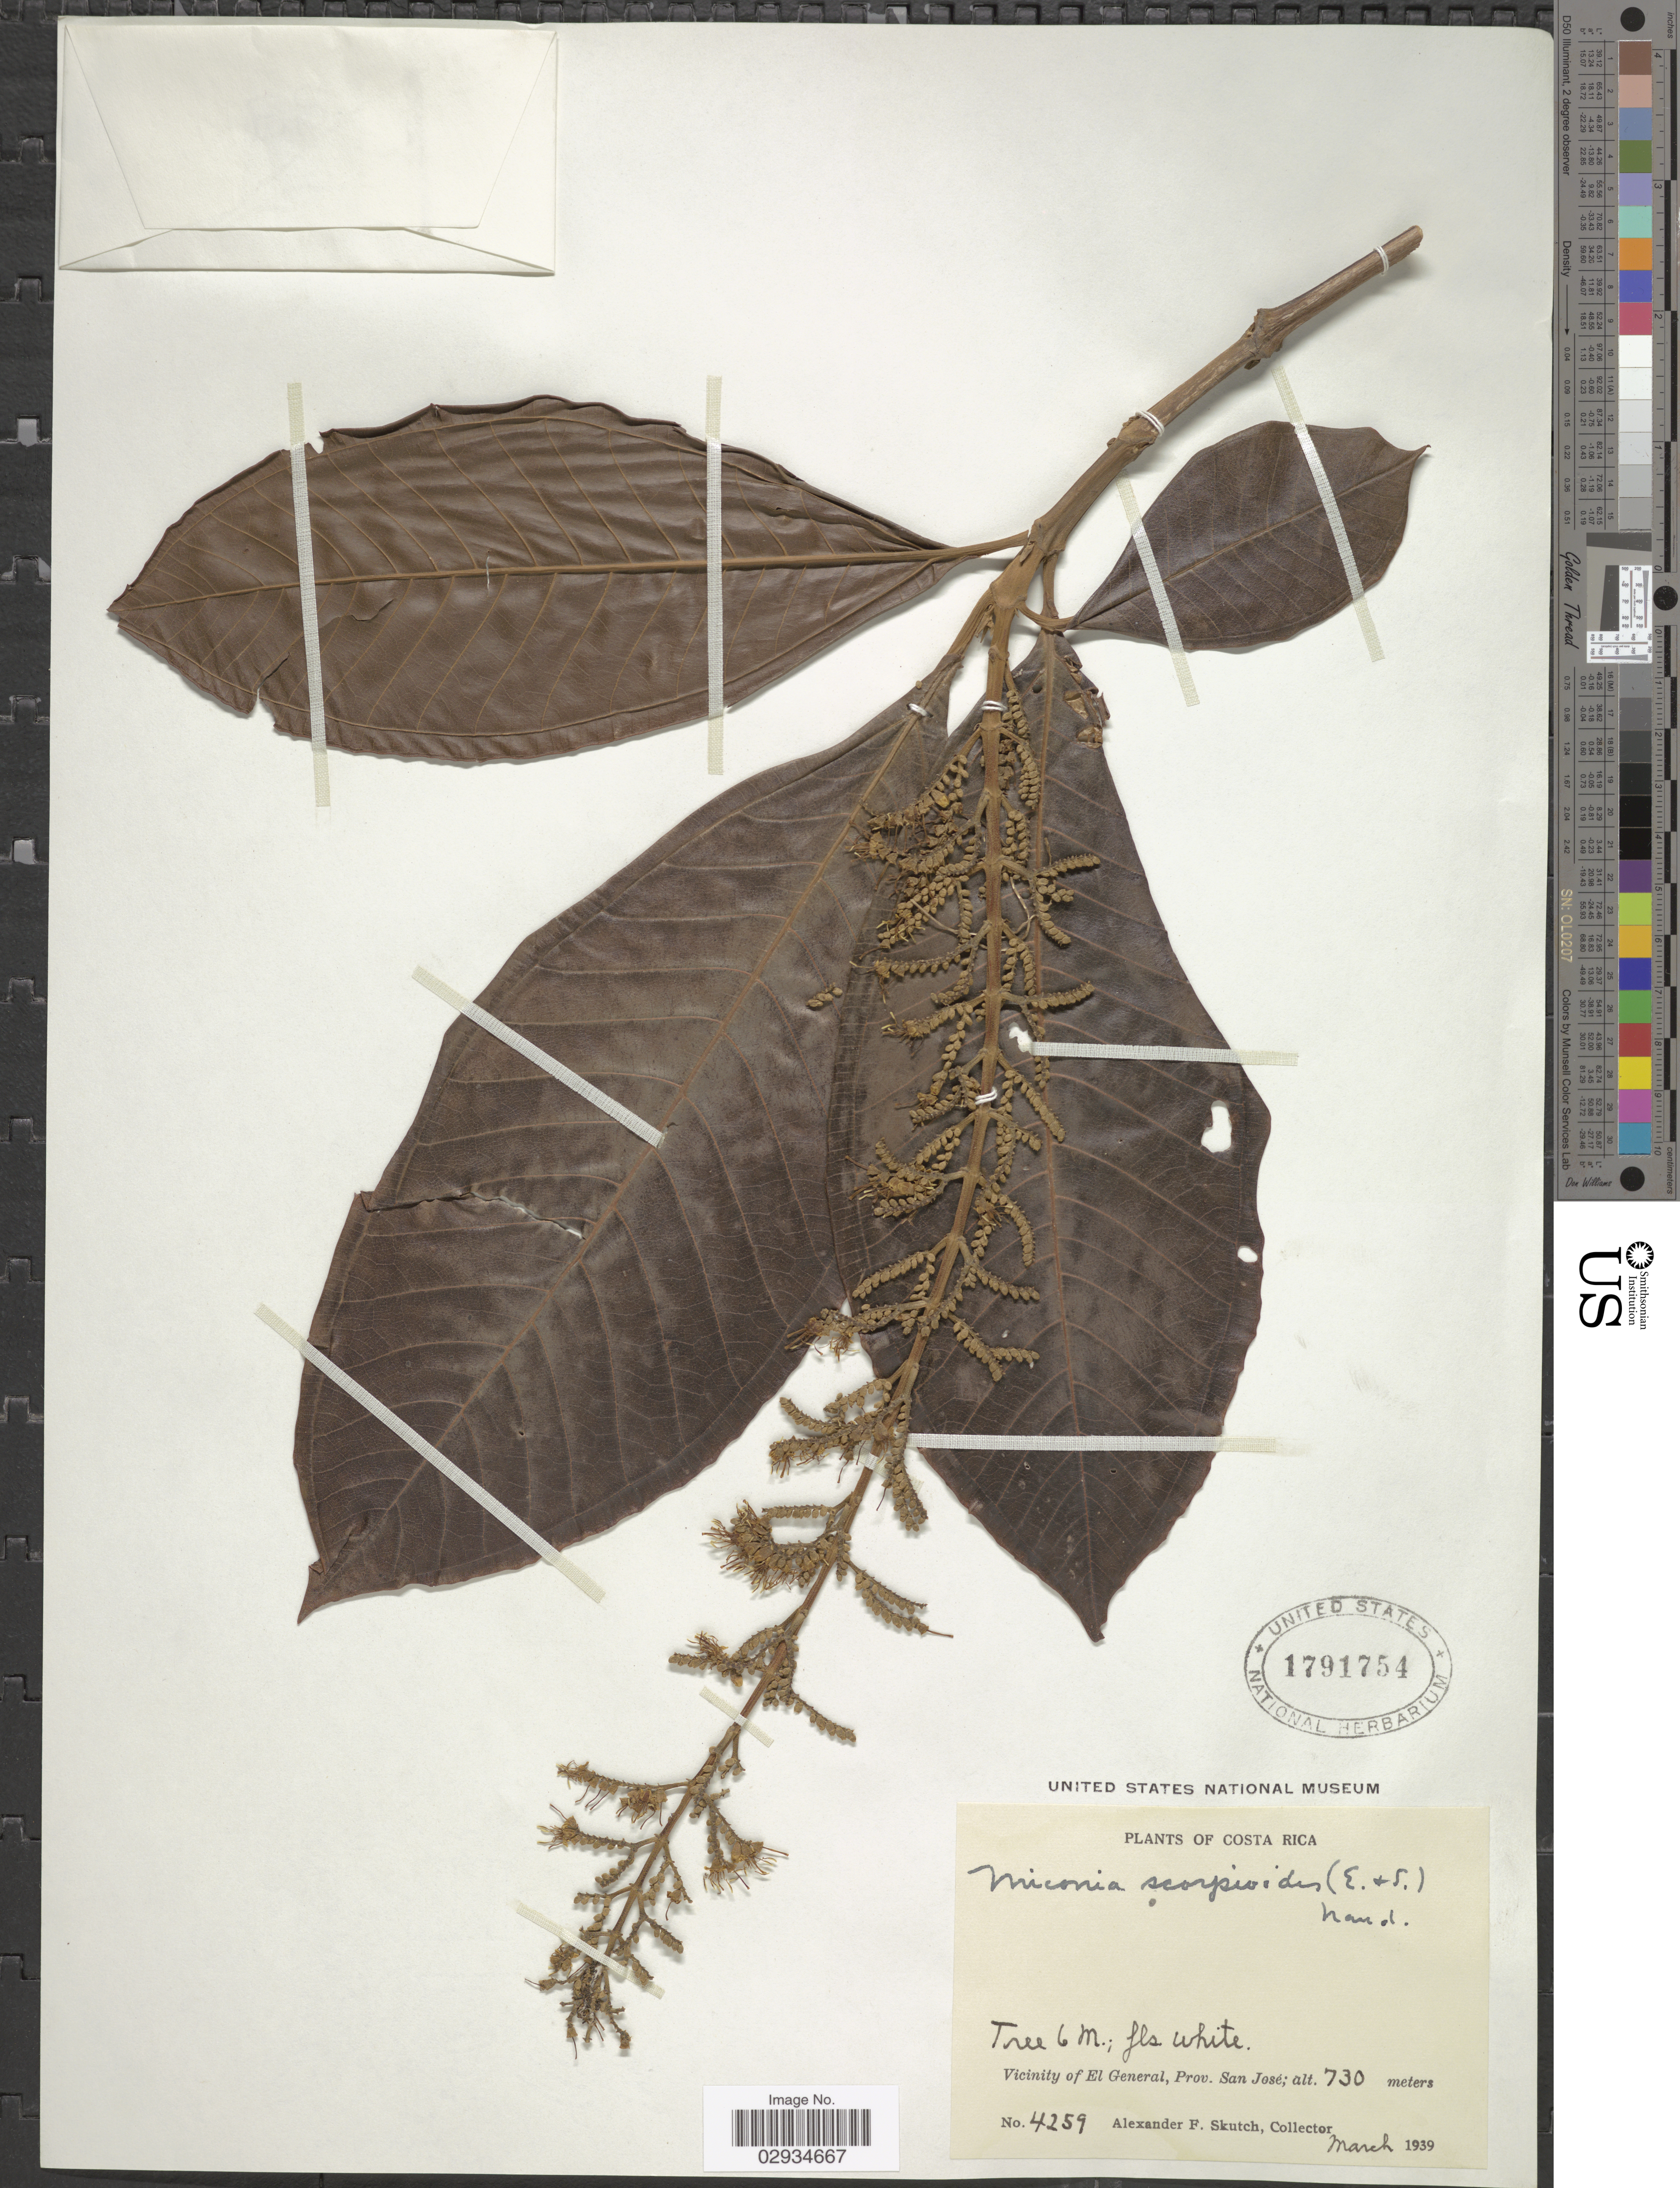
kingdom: Plantae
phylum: Tracheophyta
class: Magnoliopsida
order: Myrtales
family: Melastomataceae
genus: Miconia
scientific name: Miconia trinervia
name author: (Sw.) D. Don ex Loudon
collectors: A. F. Skutch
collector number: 4259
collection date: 1939-03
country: Costa Rica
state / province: San José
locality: Vicinity of El General.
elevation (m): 730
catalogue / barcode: US 1791754